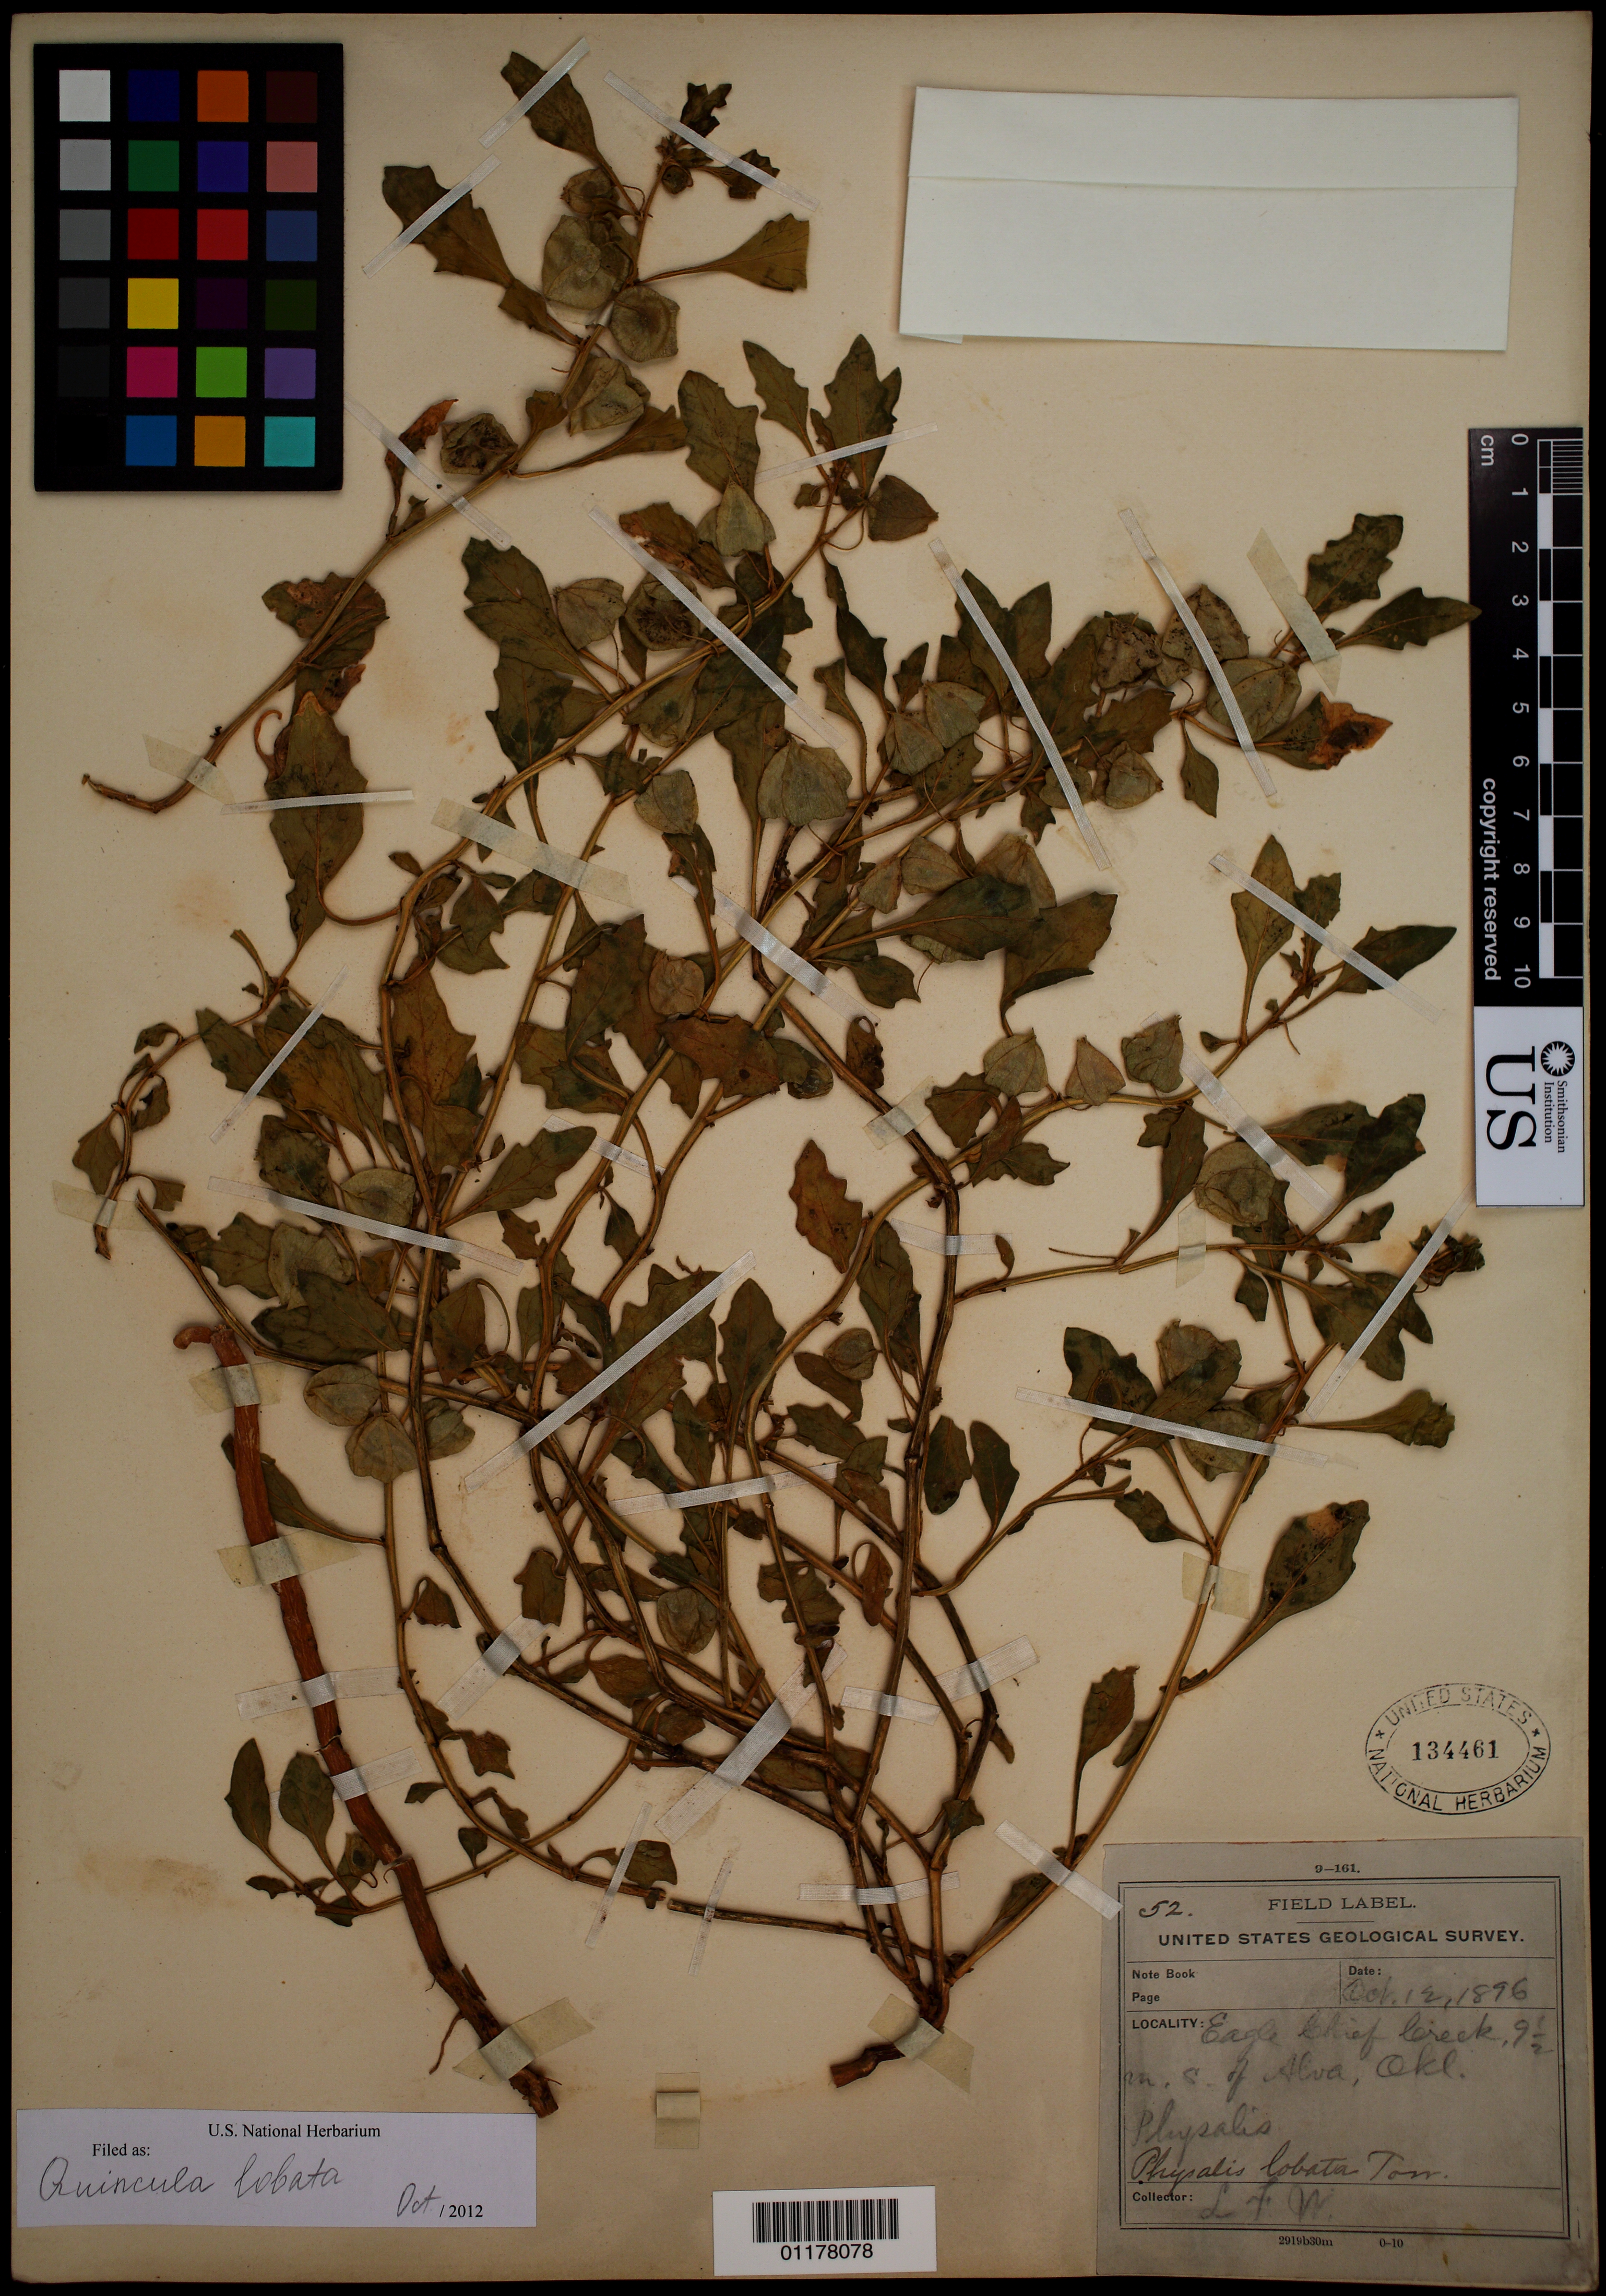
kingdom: Plantae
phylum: Tracheophyta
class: Magnoliopsida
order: Solanales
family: Solanaceae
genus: Quincula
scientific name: Quincula lobata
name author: (Torr.) Raf.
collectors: L. F. Ward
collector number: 52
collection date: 1896-10-12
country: United States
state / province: Oklahoma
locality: Eagle Creek, 9.5 miles South of Alva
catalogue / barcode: US 134461